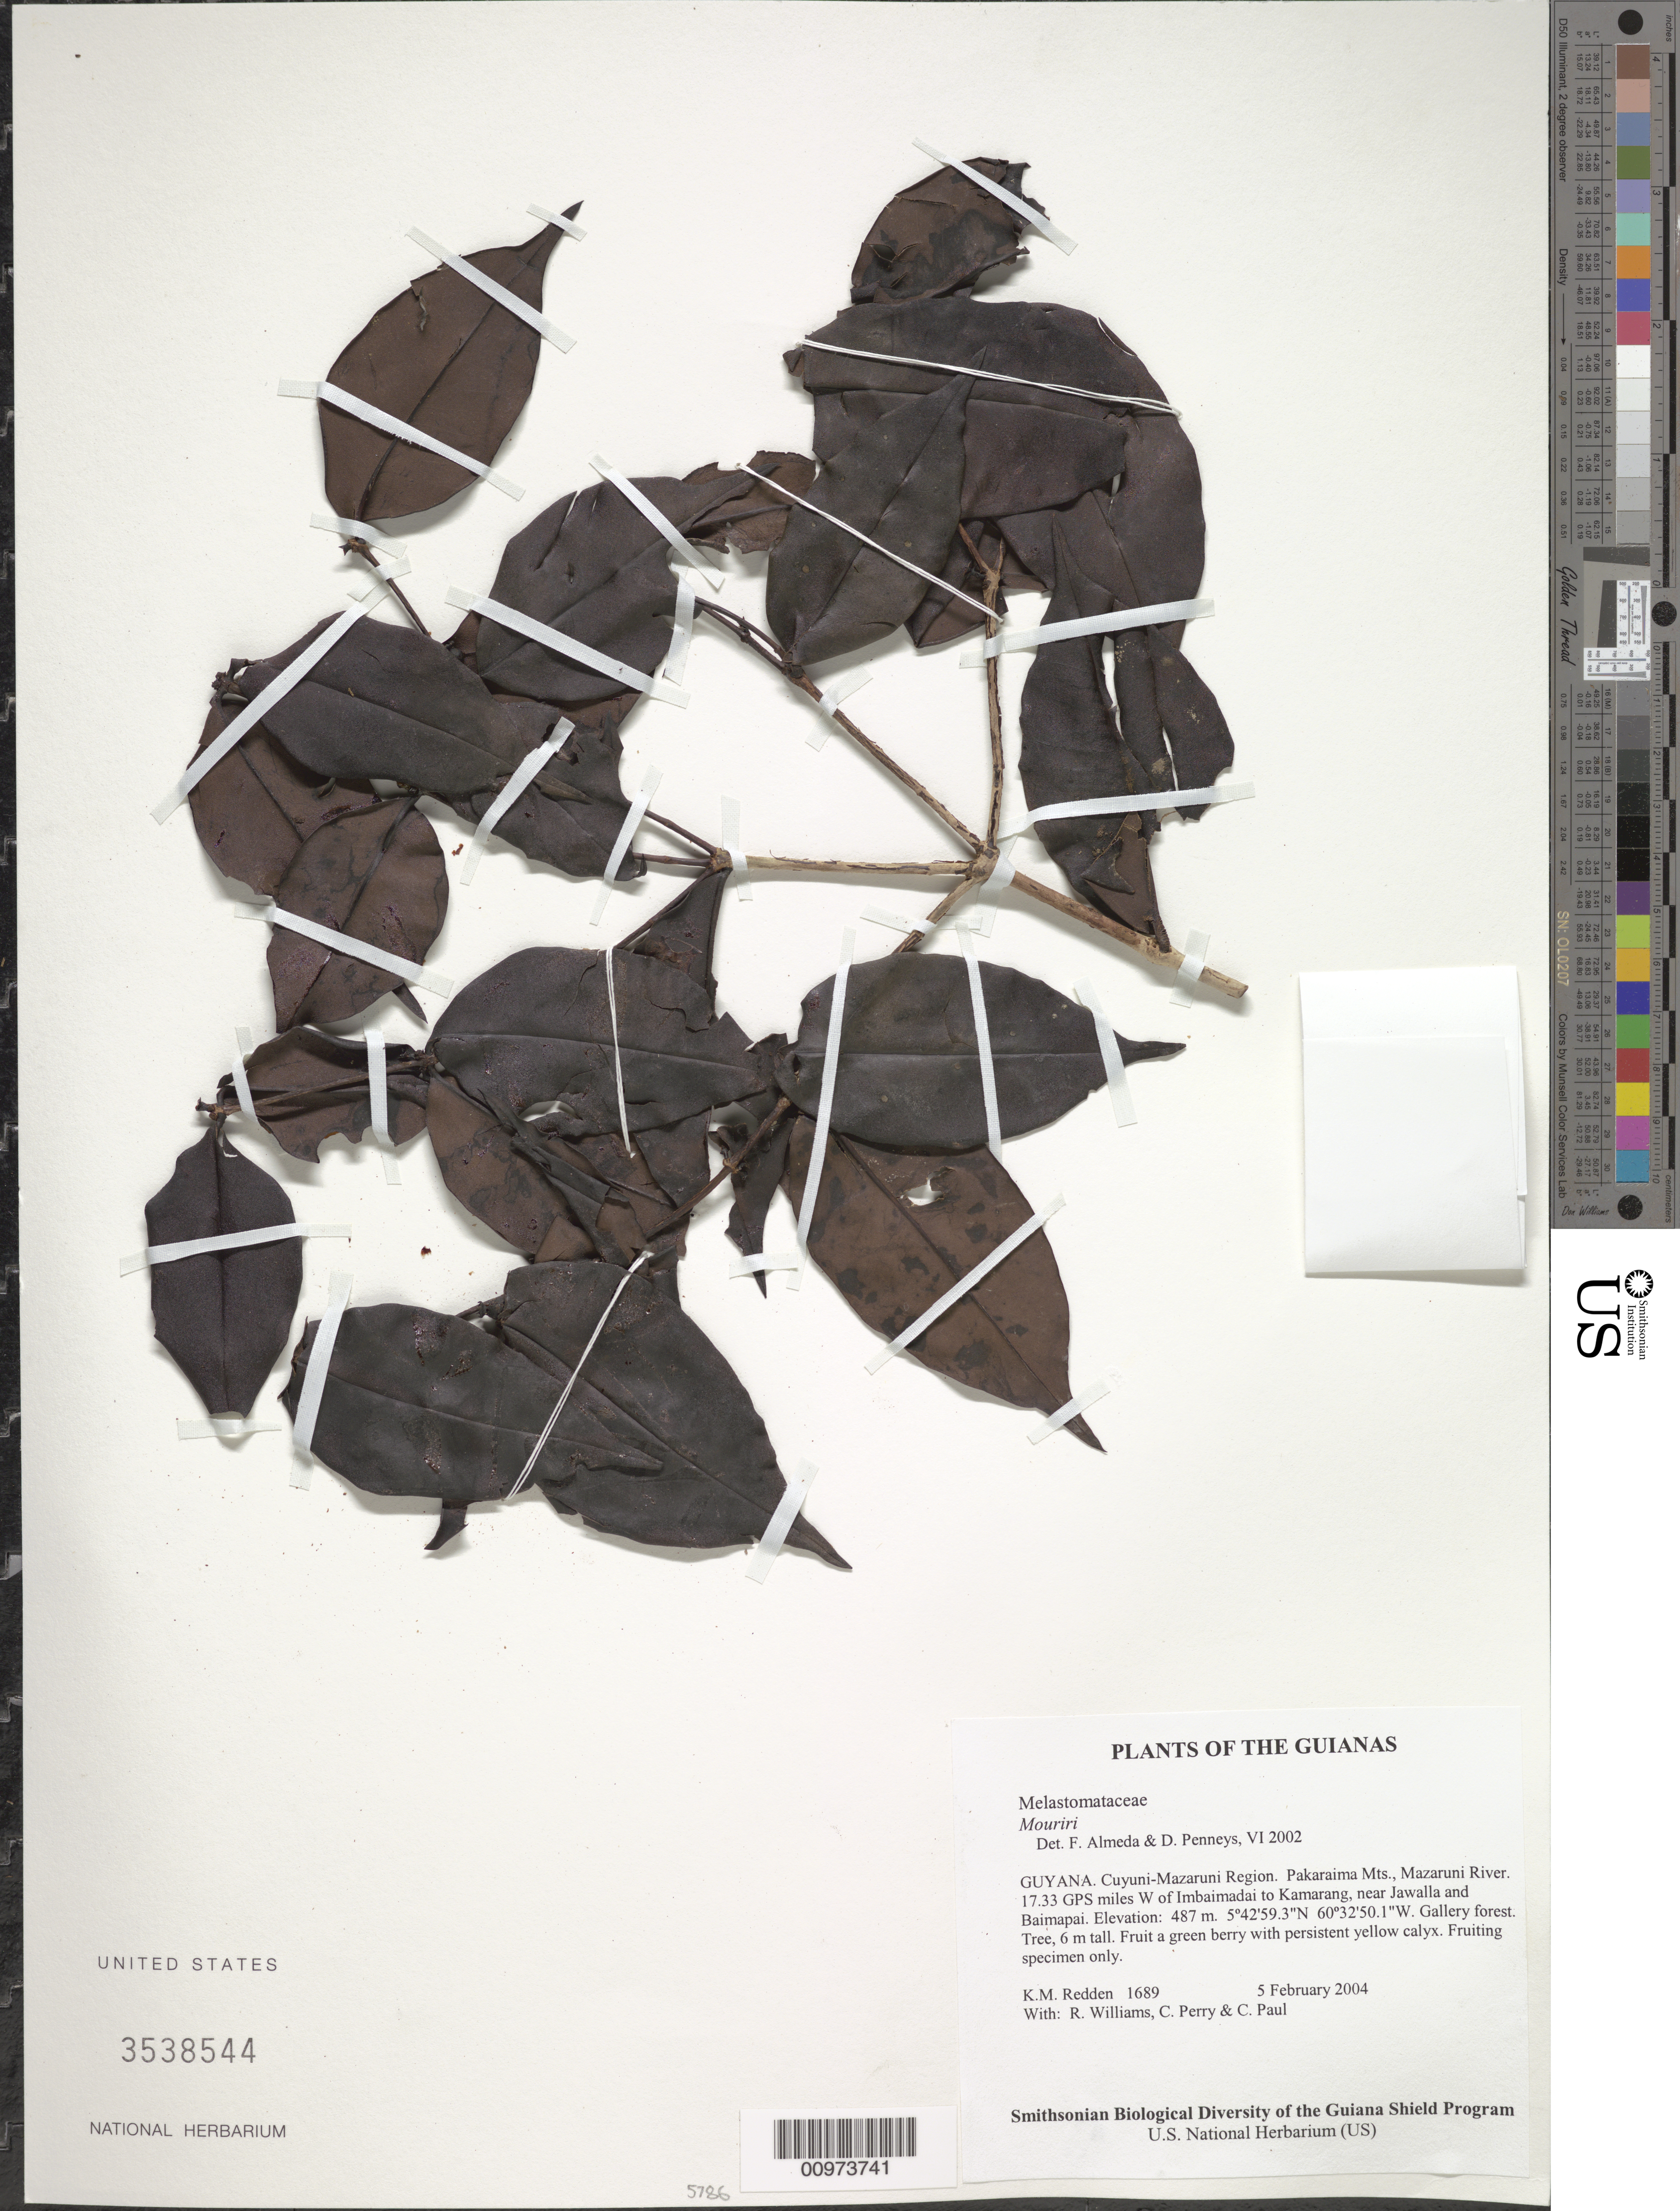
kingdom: Plantae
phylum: Tracheophyta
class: Magnoliopsida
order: Myrtales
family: Melastomataceae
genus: Mouriri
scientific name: Mouriri sp.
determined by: Almeda, F.; Penneys, D. S.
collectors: K. M. Redden, R. Williams, C. Perry & C. Paul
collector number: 1689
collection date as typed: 5 February 2004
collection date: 2004-02-05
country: Guyana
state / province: Cuyuni-Mazaruni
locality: Pakaraima Mts., Mazaruni River. 17.33 GPS miles W of Imbaimadai to Kamarang, near Jawalla and Baimapai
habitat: Gallery forest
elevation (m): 487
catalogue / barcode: US 3538544